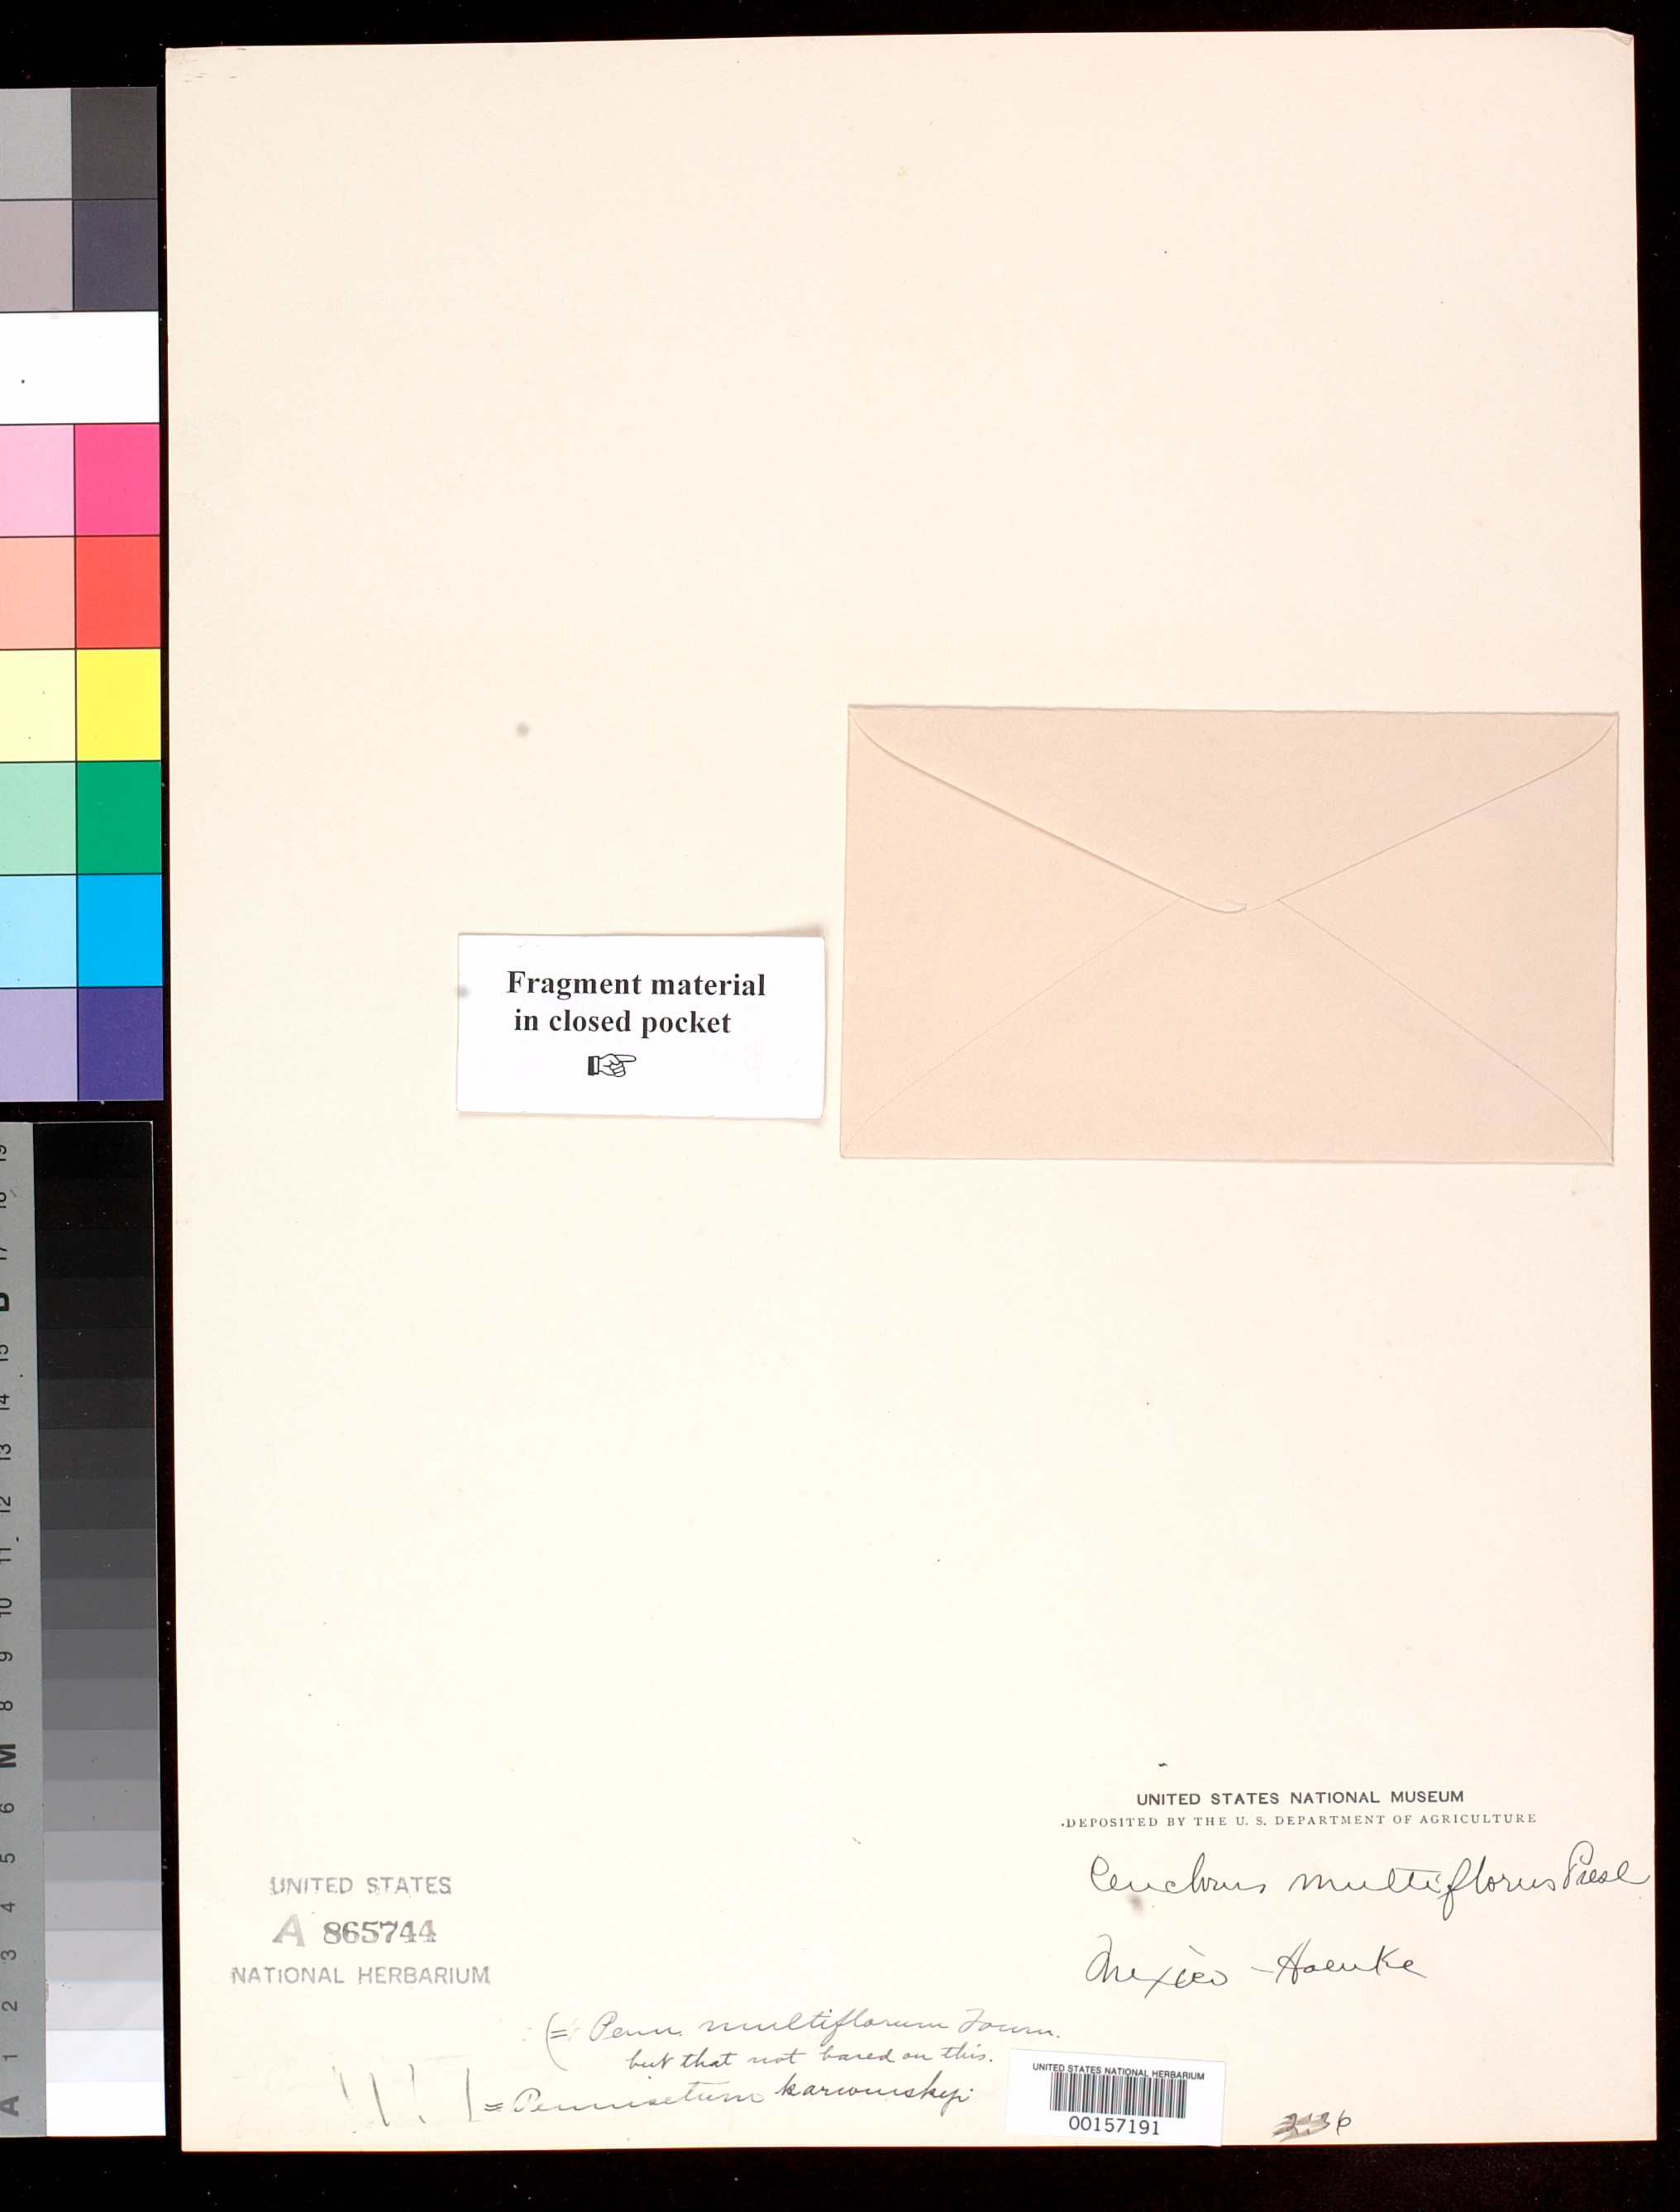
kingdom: Plantae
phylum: Tracheophyta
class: Liliopsida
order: Poales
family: Poaceae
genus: Cenchrus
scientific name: Cenchrus multiflorus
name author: C. Presl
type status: Type Fragment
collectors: T. P. X. Haenke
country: Mexico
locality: E of Monserrat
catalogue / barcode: US 865744A